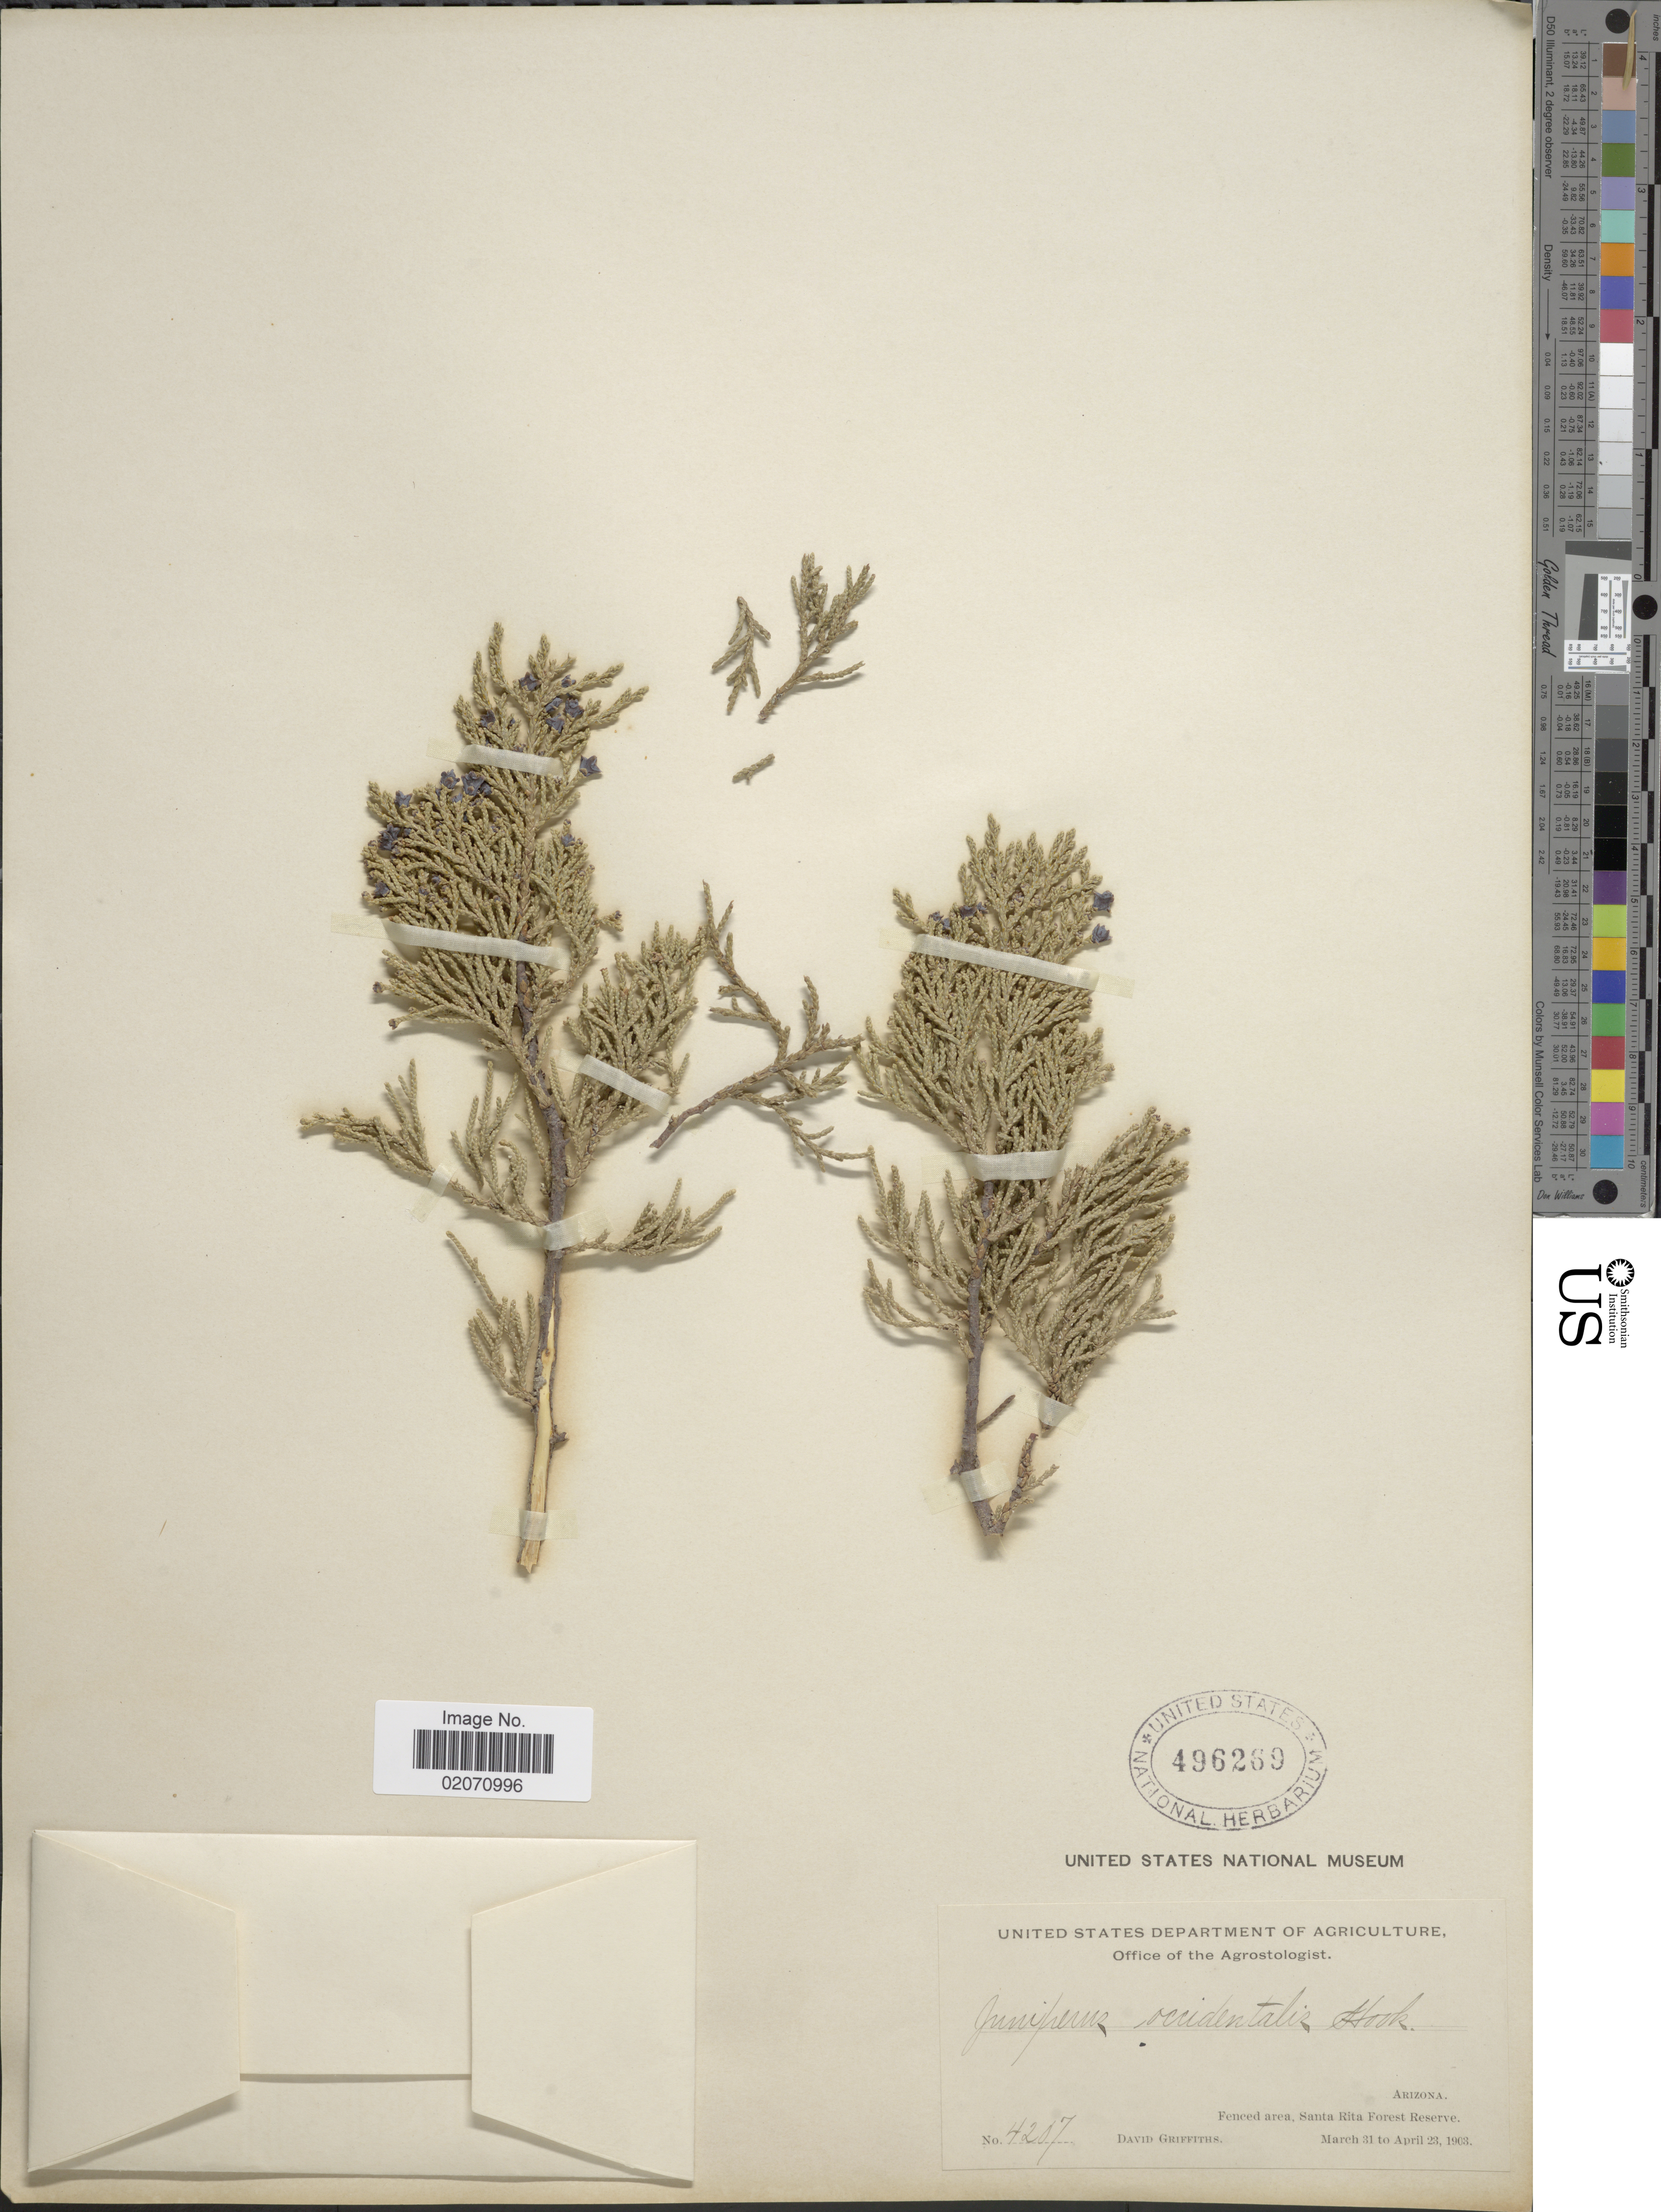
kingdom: Plantae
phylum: Tracheophyta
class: Pinopsida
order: Pinales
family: Cupressaceae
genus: Juniperus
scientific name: Juniperus deppeana var. pachyphlaea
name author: (Torr.) Martínez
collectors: D. Griffiths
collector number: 4207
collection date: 1903-03-31/1903-04-23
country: United States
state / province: Arizona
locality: Fenced Area, Santa Rita Forest Reserve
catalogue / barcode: US 496269